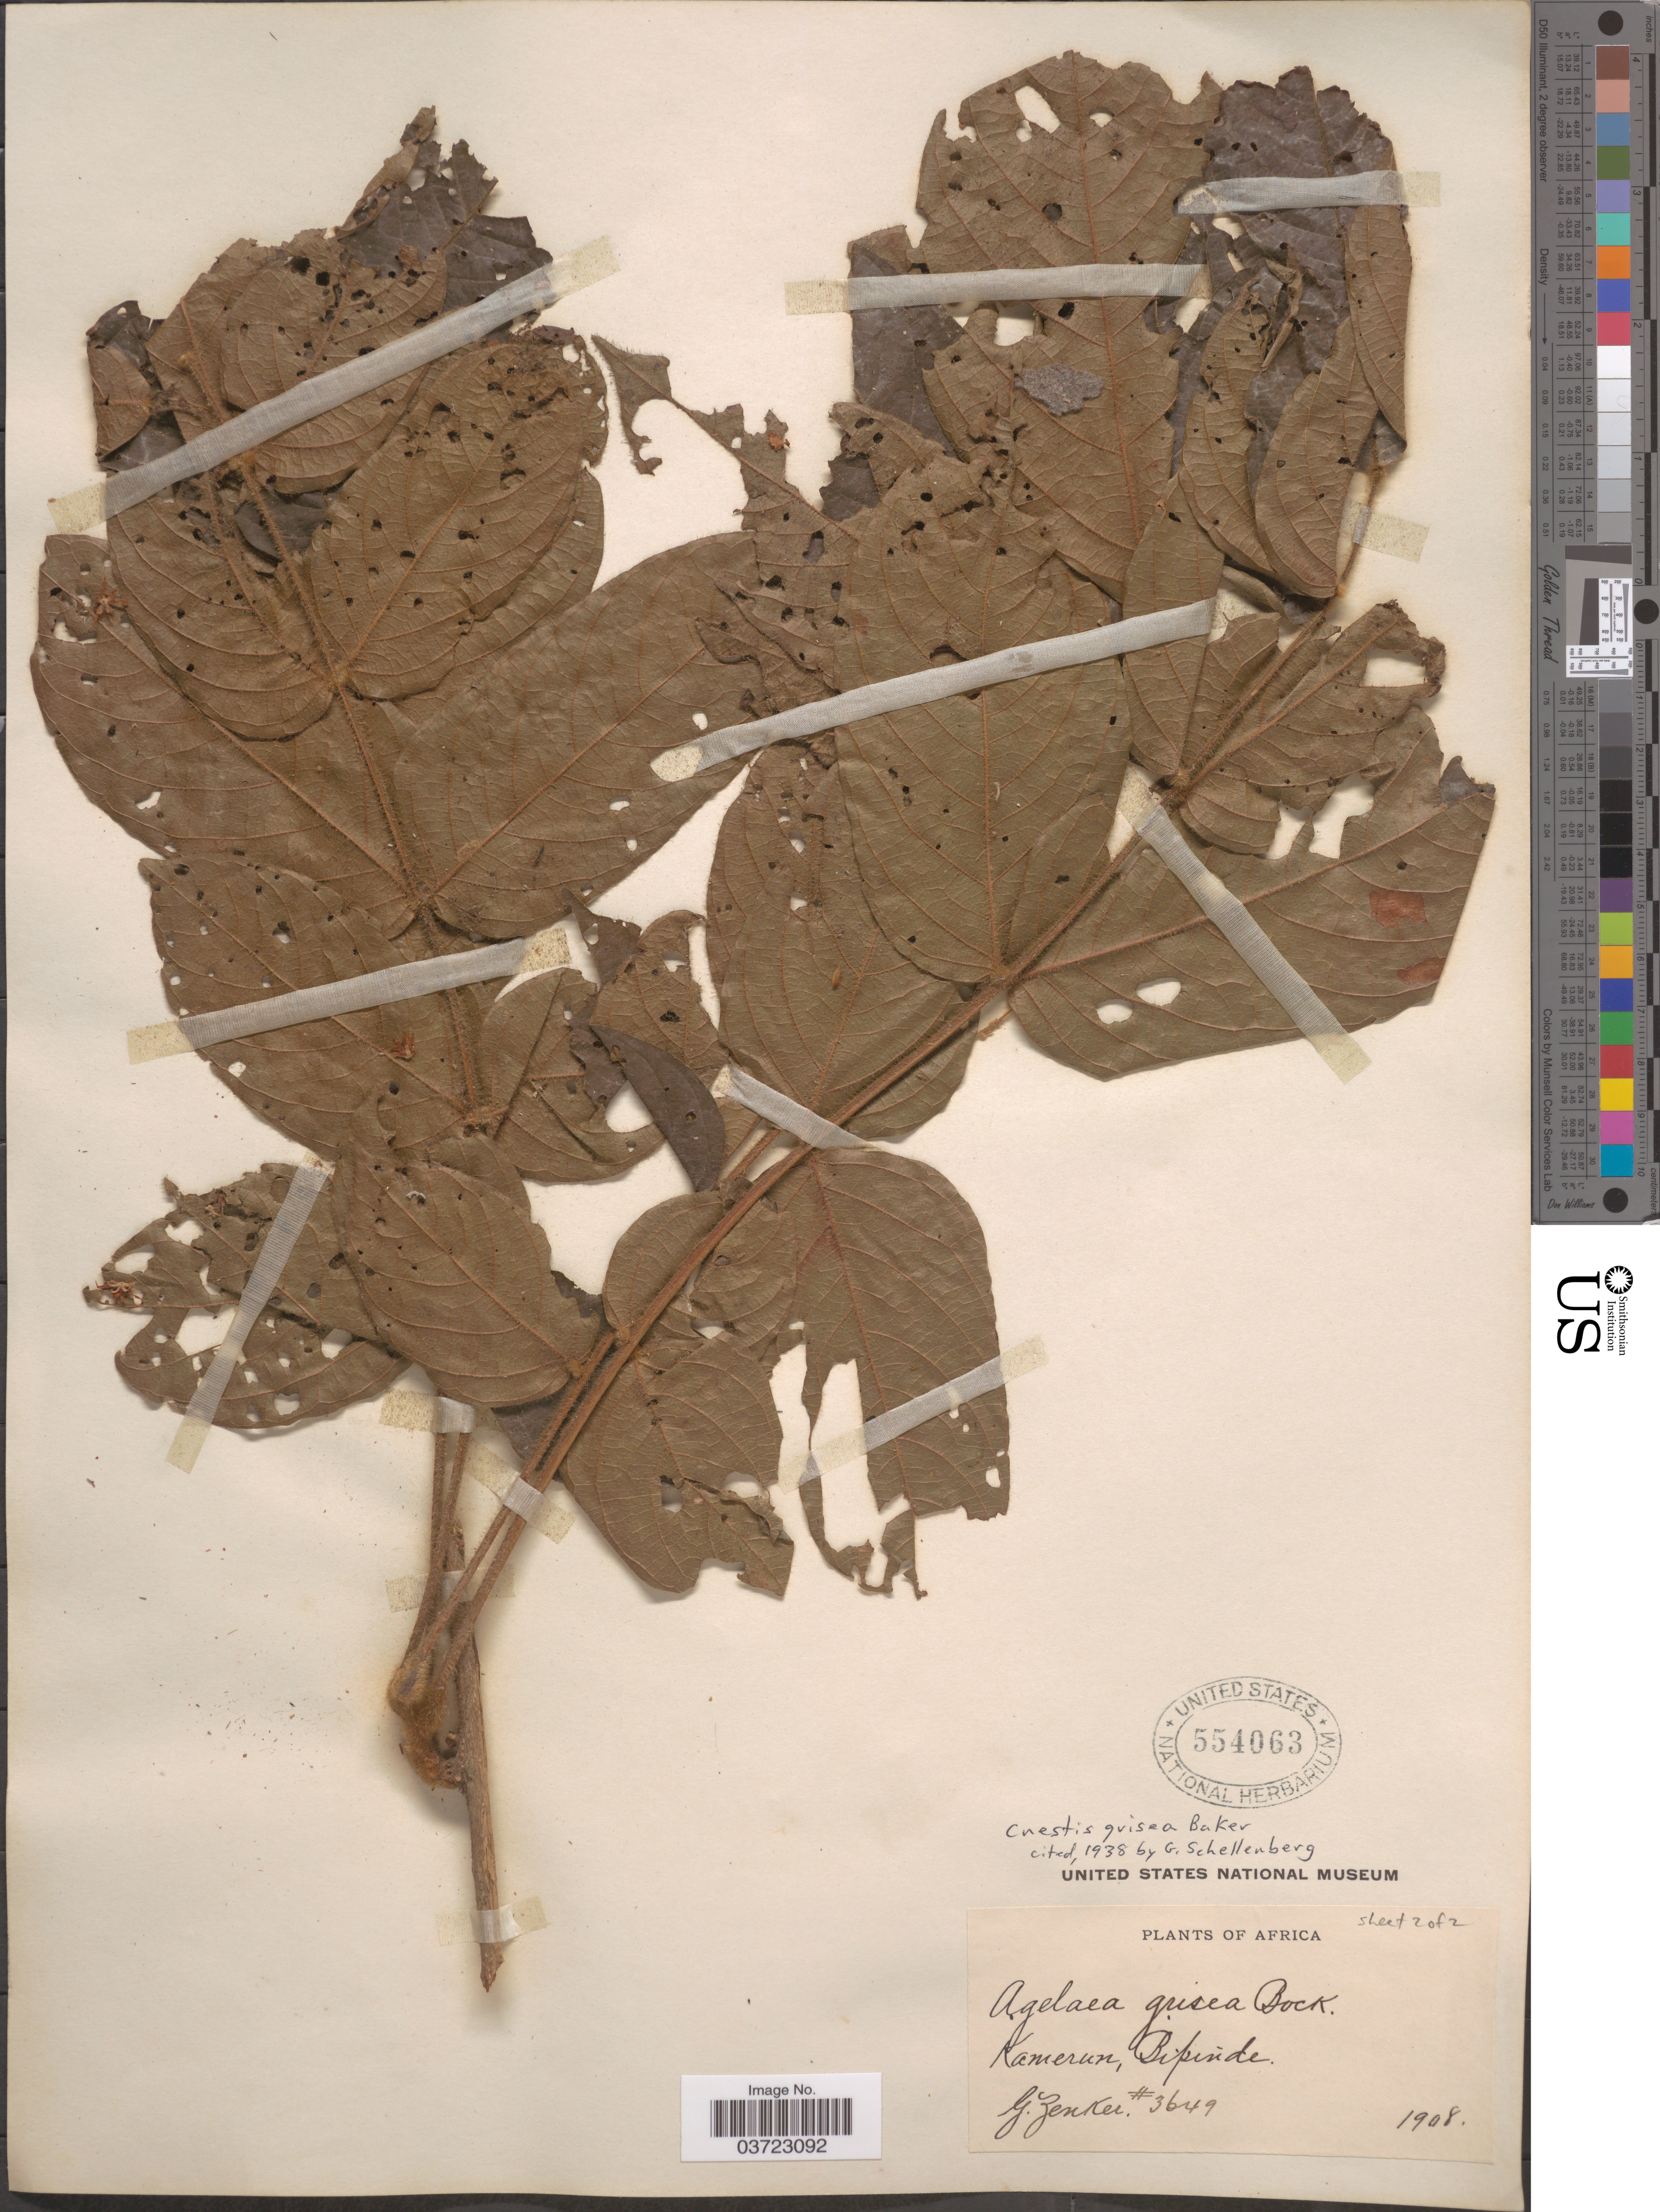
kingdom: Plantae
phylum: Tracheophyta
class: Magnoliopsida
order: Oxalidales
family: Connaraceae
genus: Cnestis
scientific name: Cnestis corniculata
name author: Lam.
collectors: G. A. Zenker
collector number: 3649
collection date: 1908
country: Cameroon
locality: Kamerun. Bipinde.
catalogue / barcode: US 554063